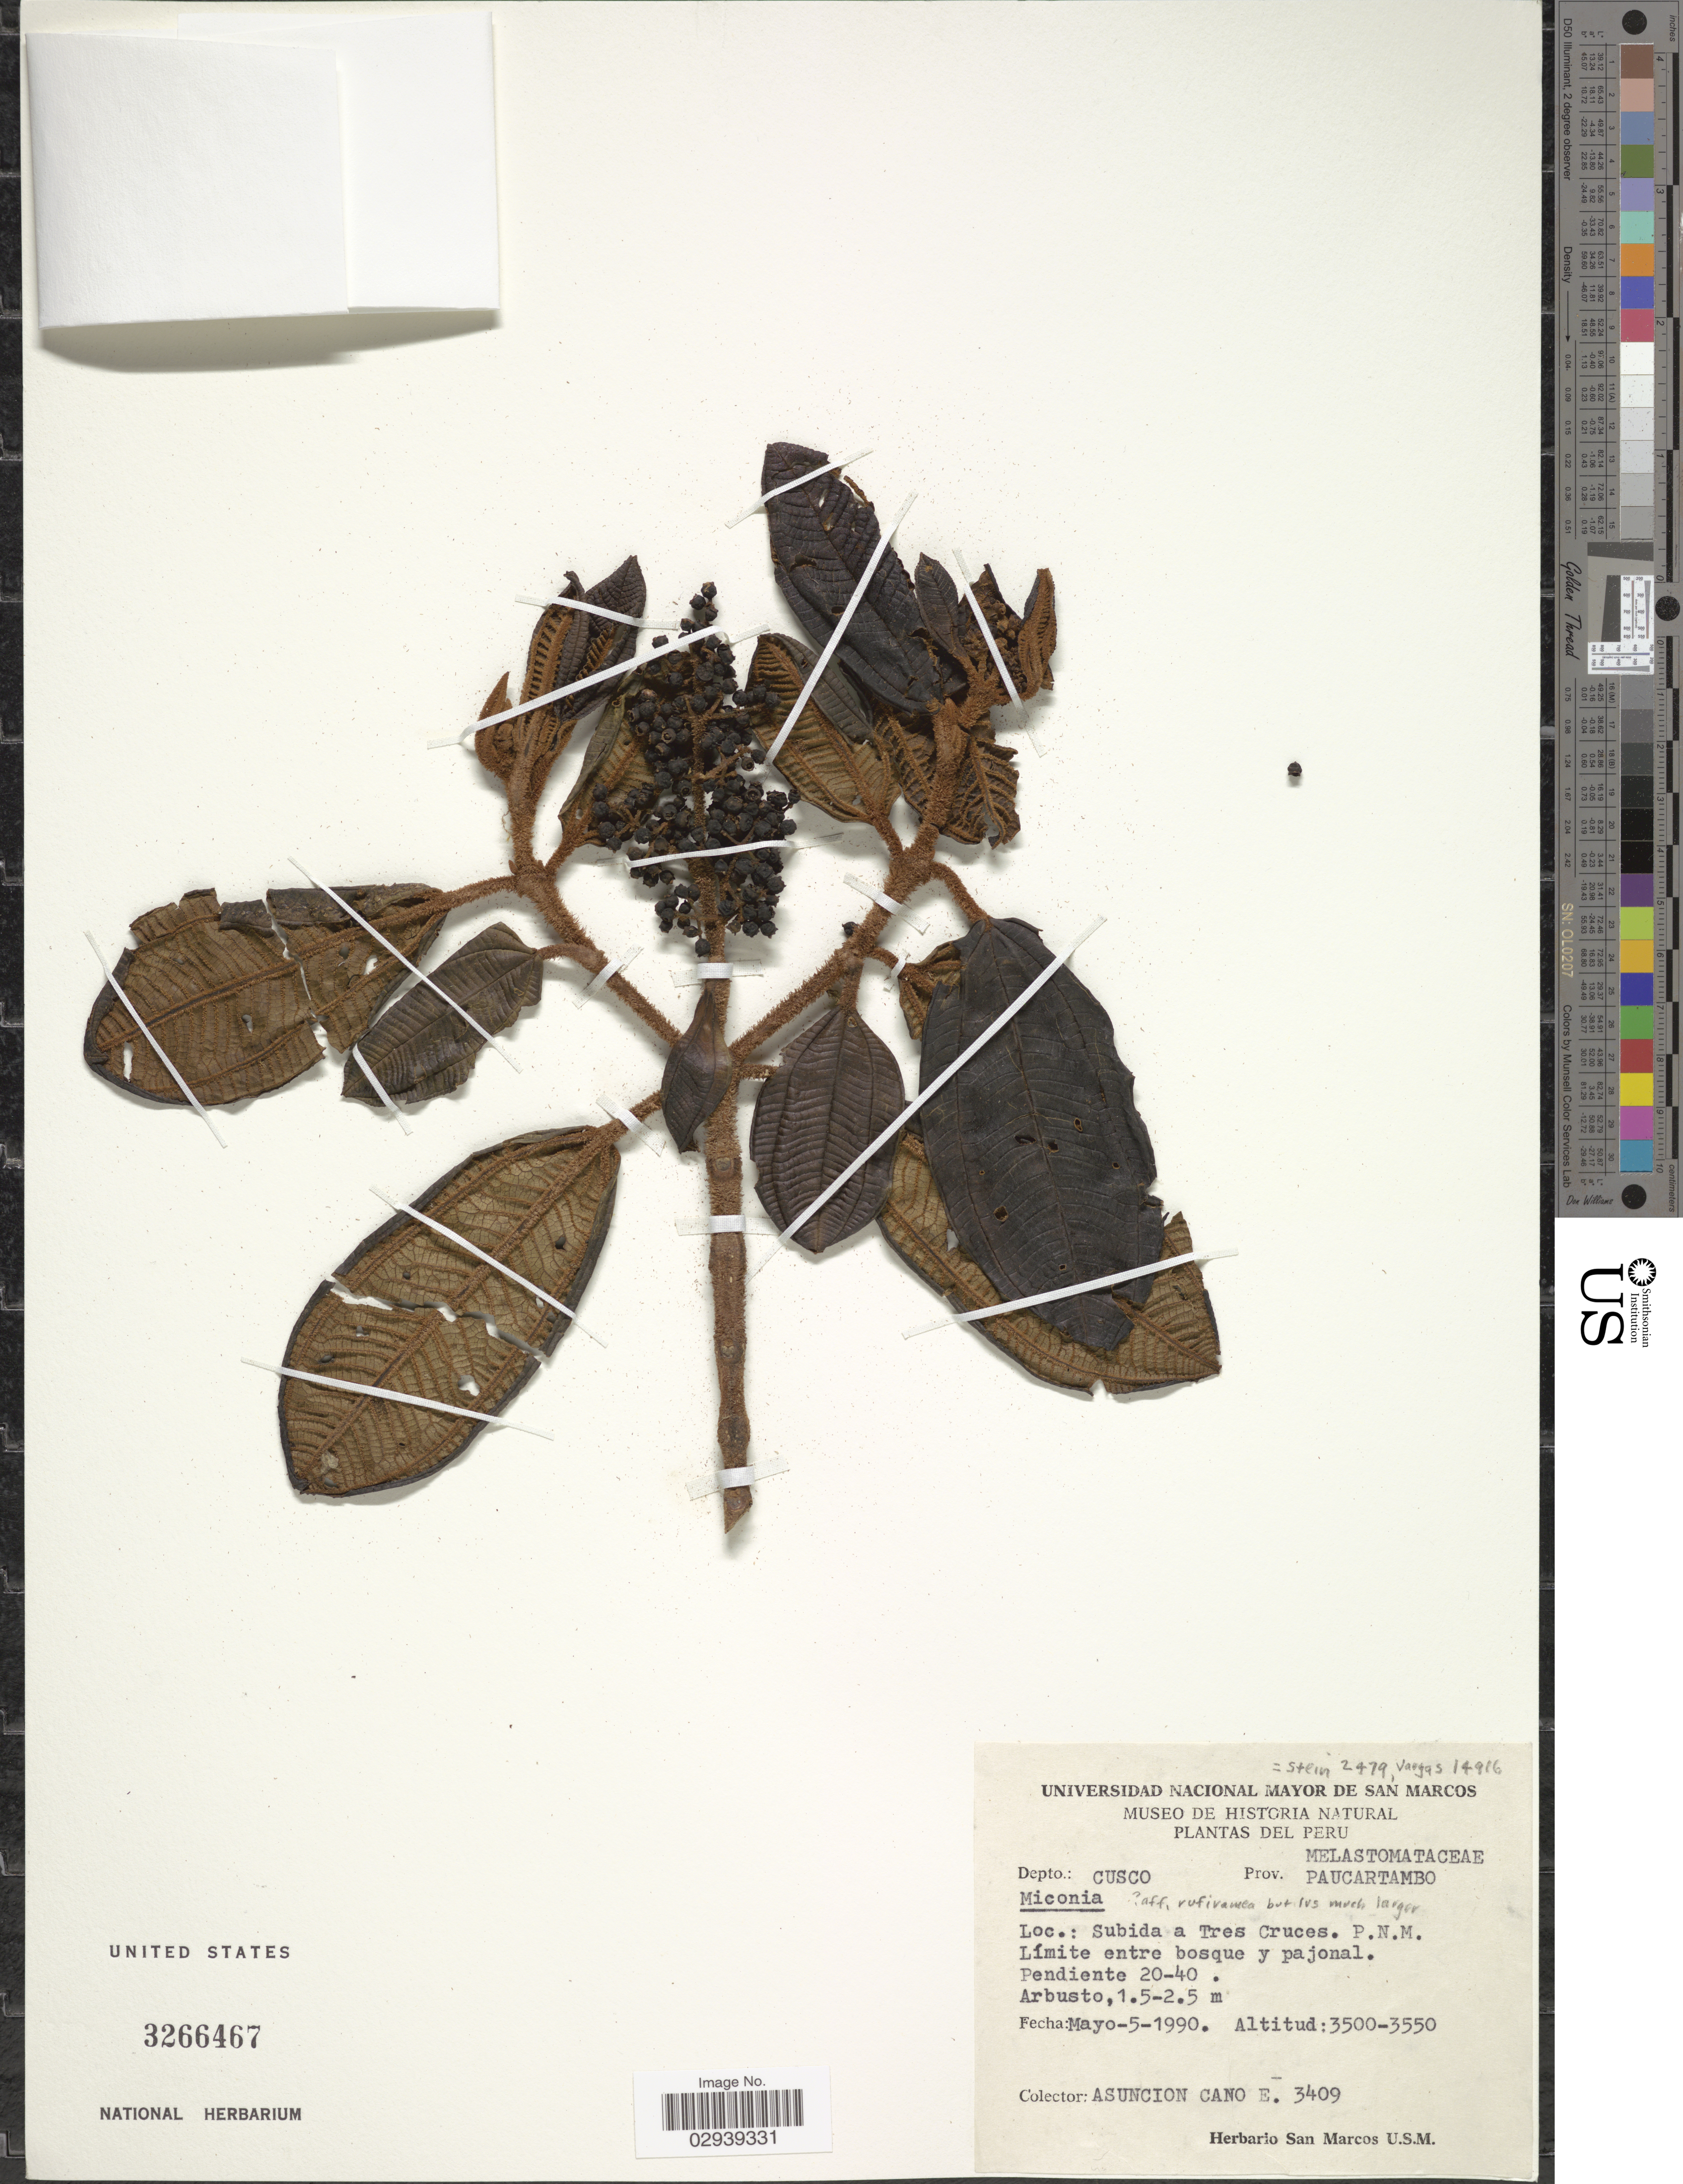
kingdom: Plantae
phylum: Tracheophyta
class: Magnoliopsida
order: Myrtales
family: Melastomataceae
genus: Miconia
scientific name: Miconia farfanii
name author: Jan.M. Burke & Michelang.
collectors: A. Cano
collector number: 3409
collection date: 1990-05-05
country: Peru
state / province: Cusco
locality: Depto.: Cusco. Prov. Paucartambo. Subida a Tres Cruces. P.N.M.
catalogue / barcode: US 3266467